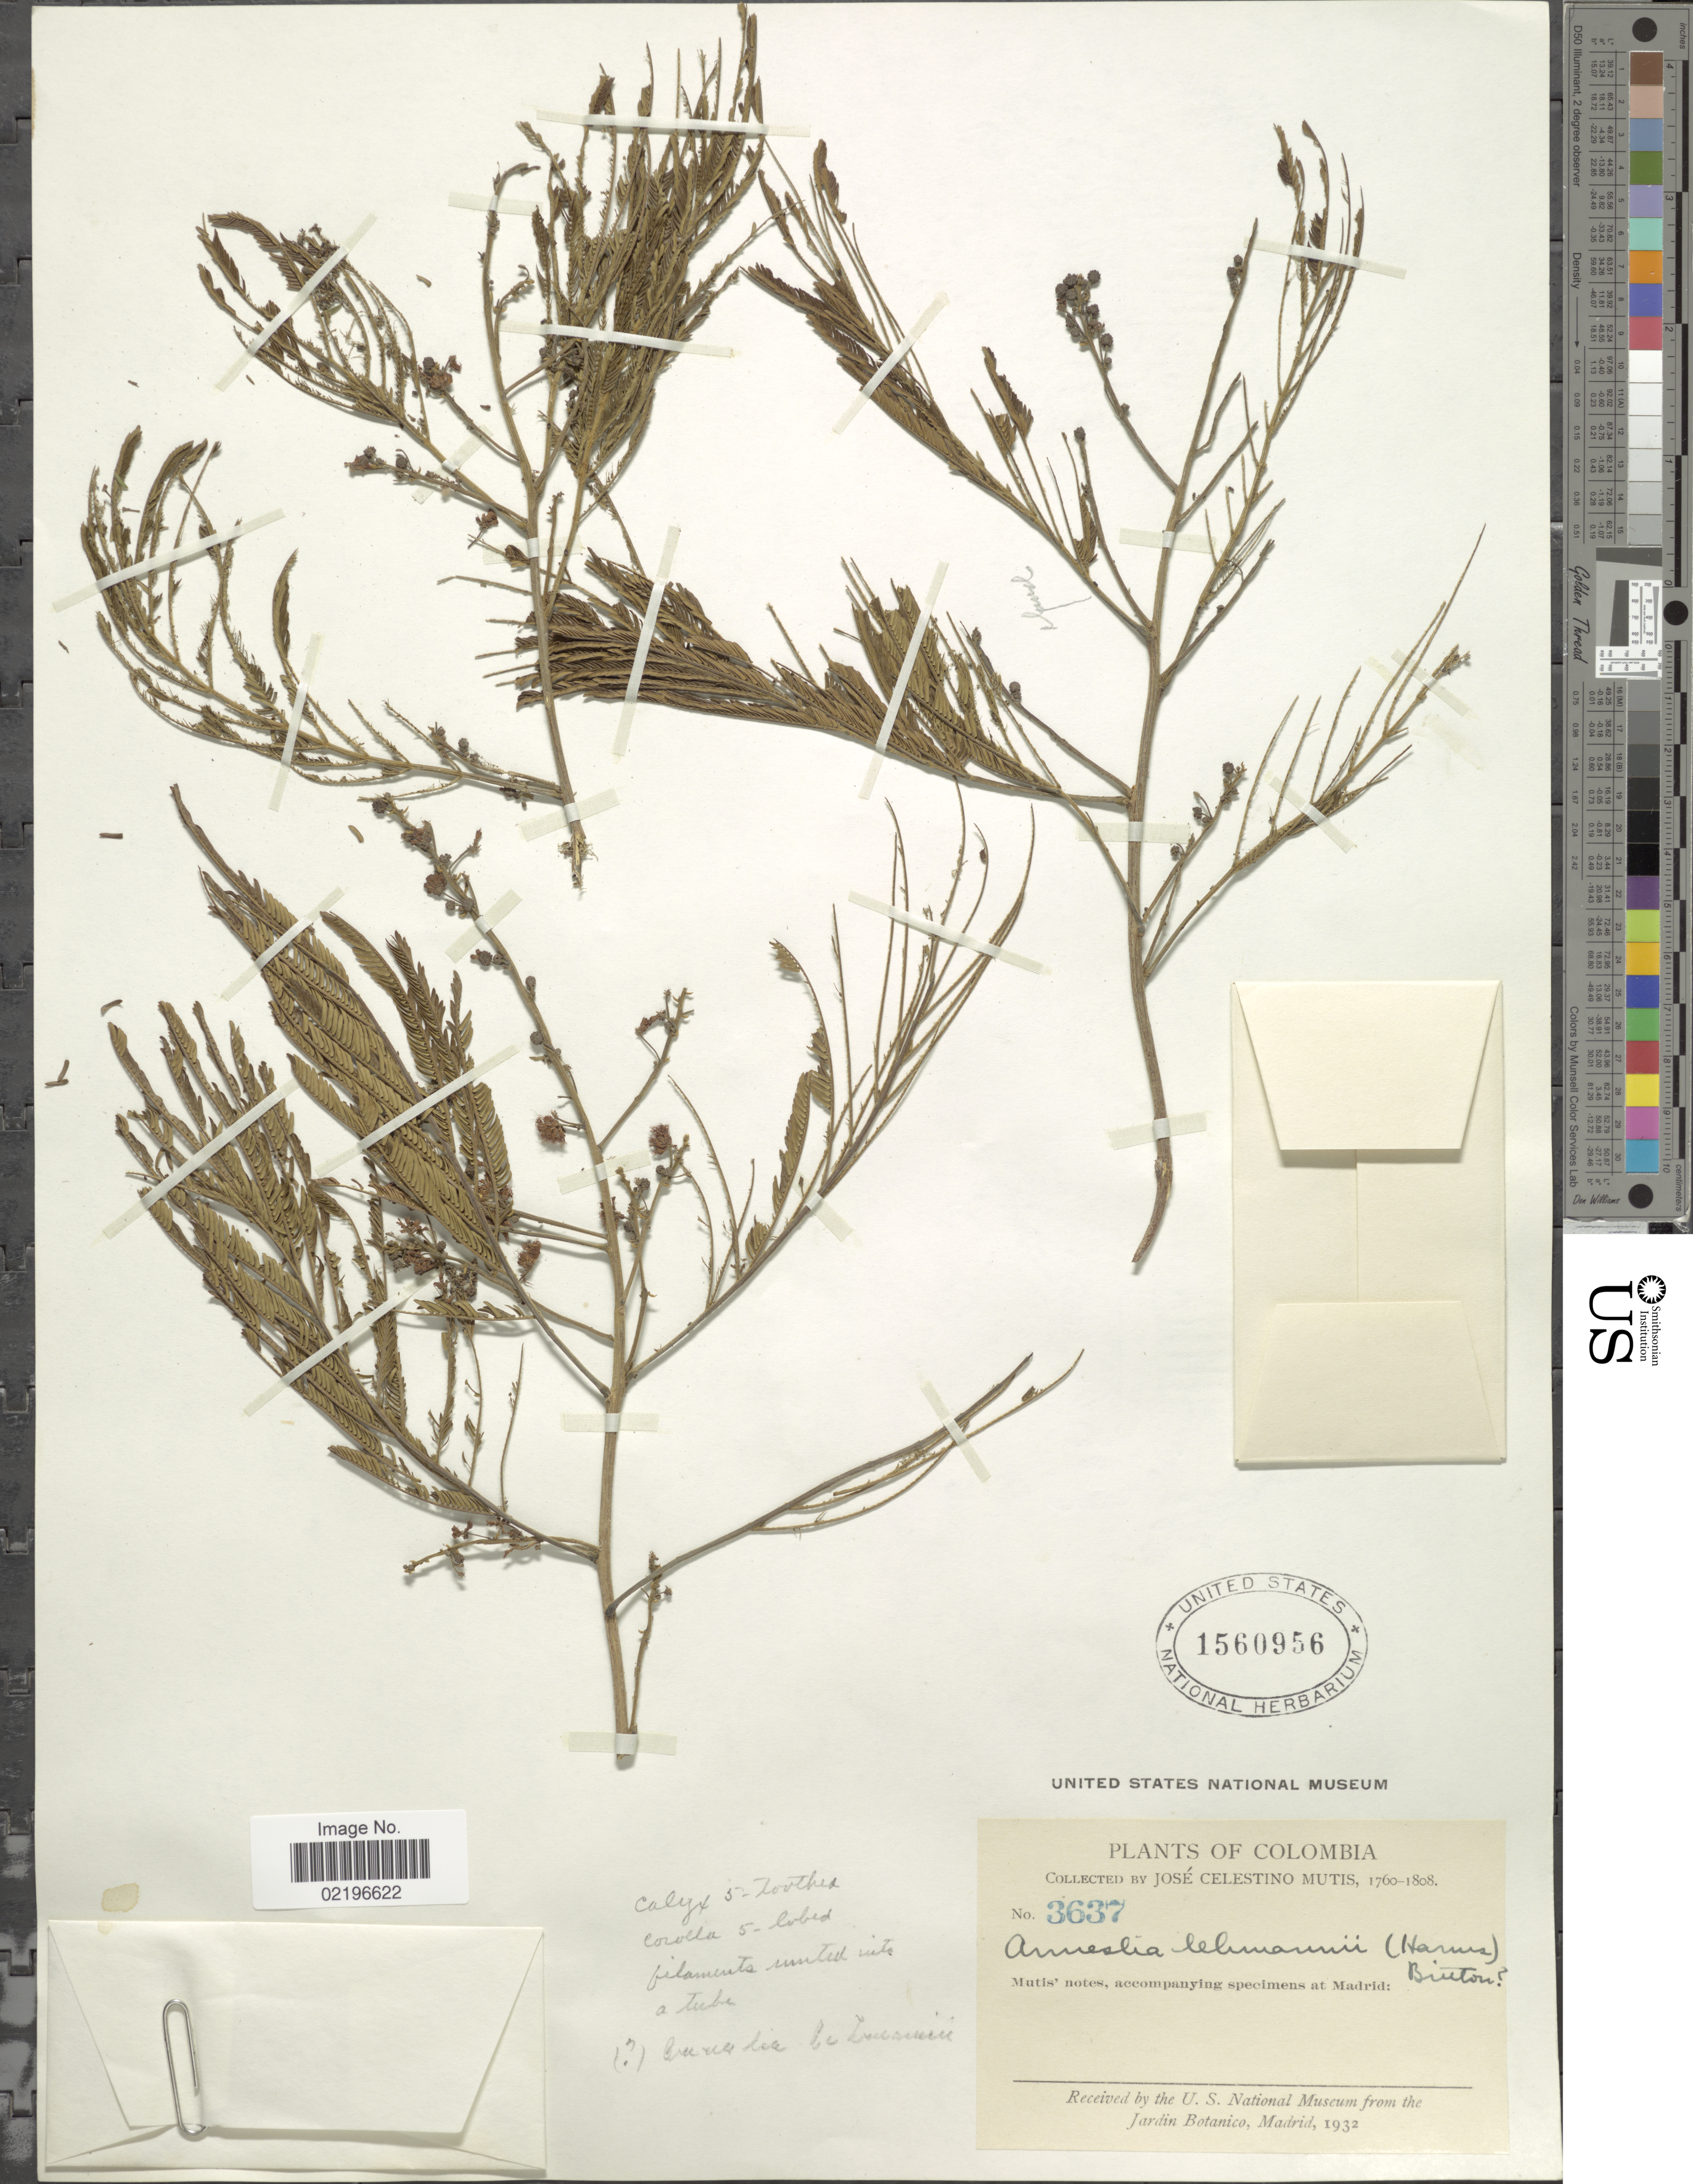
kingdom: Plantae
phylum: Tracheophyta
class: Magnoliopsida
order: Fabales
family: Fabaceae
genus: Calliandra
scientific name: Calliandra pittieri var. pittieri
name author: Standl.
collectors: J. C. B. Mutis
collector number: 3637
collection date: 1760/1808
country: Colombia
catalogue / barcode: US 1560956